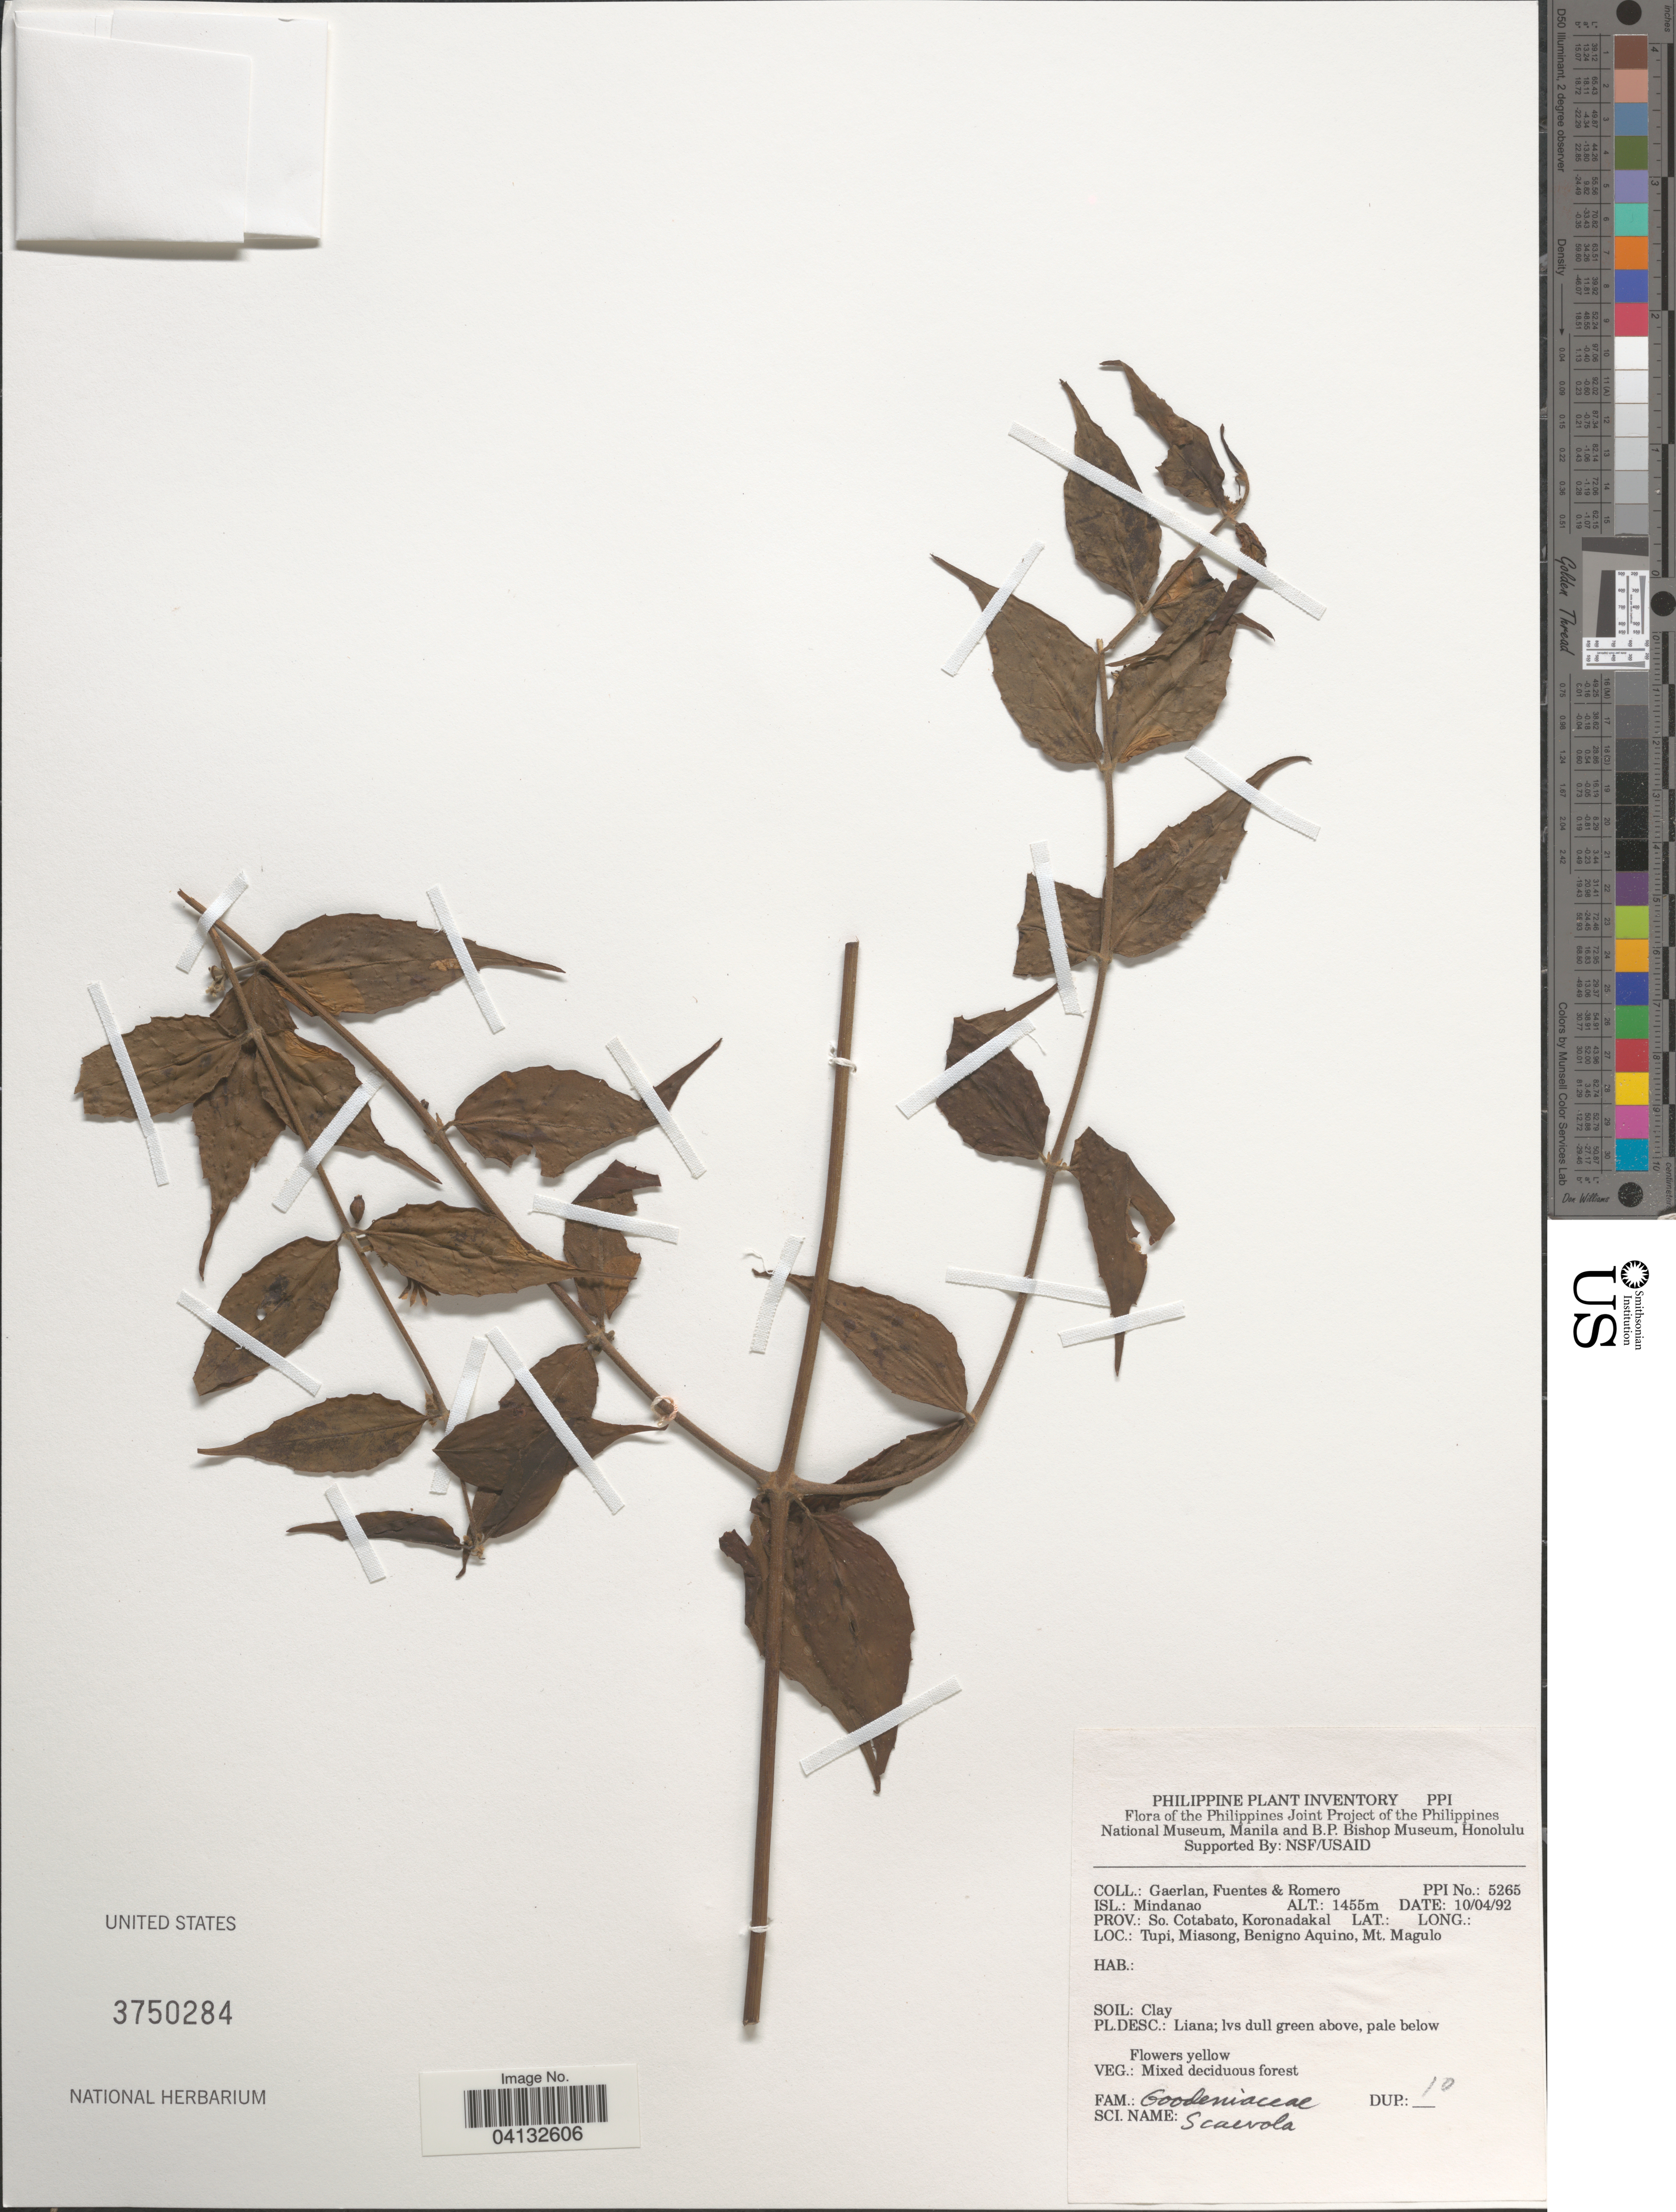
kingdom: Plantae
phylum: Tracheophyta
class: Magnoliopsida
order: Asterales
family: Goodeniaceae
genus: Scaevola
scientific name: Scaevola sp.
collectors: Gaerlan, -. Fuentes & -. Romero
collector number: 5265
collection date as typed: Transcribed d/m/y: 10/4/92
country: Philippines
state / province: Soccsksargen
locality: Isl.: Mindanao. Prov.: So. Cotabato, Koronadakal. Tupi, Miasong, Benigno Aquino, Mt. Magulo.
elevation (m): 1455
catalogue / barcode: US 3750284